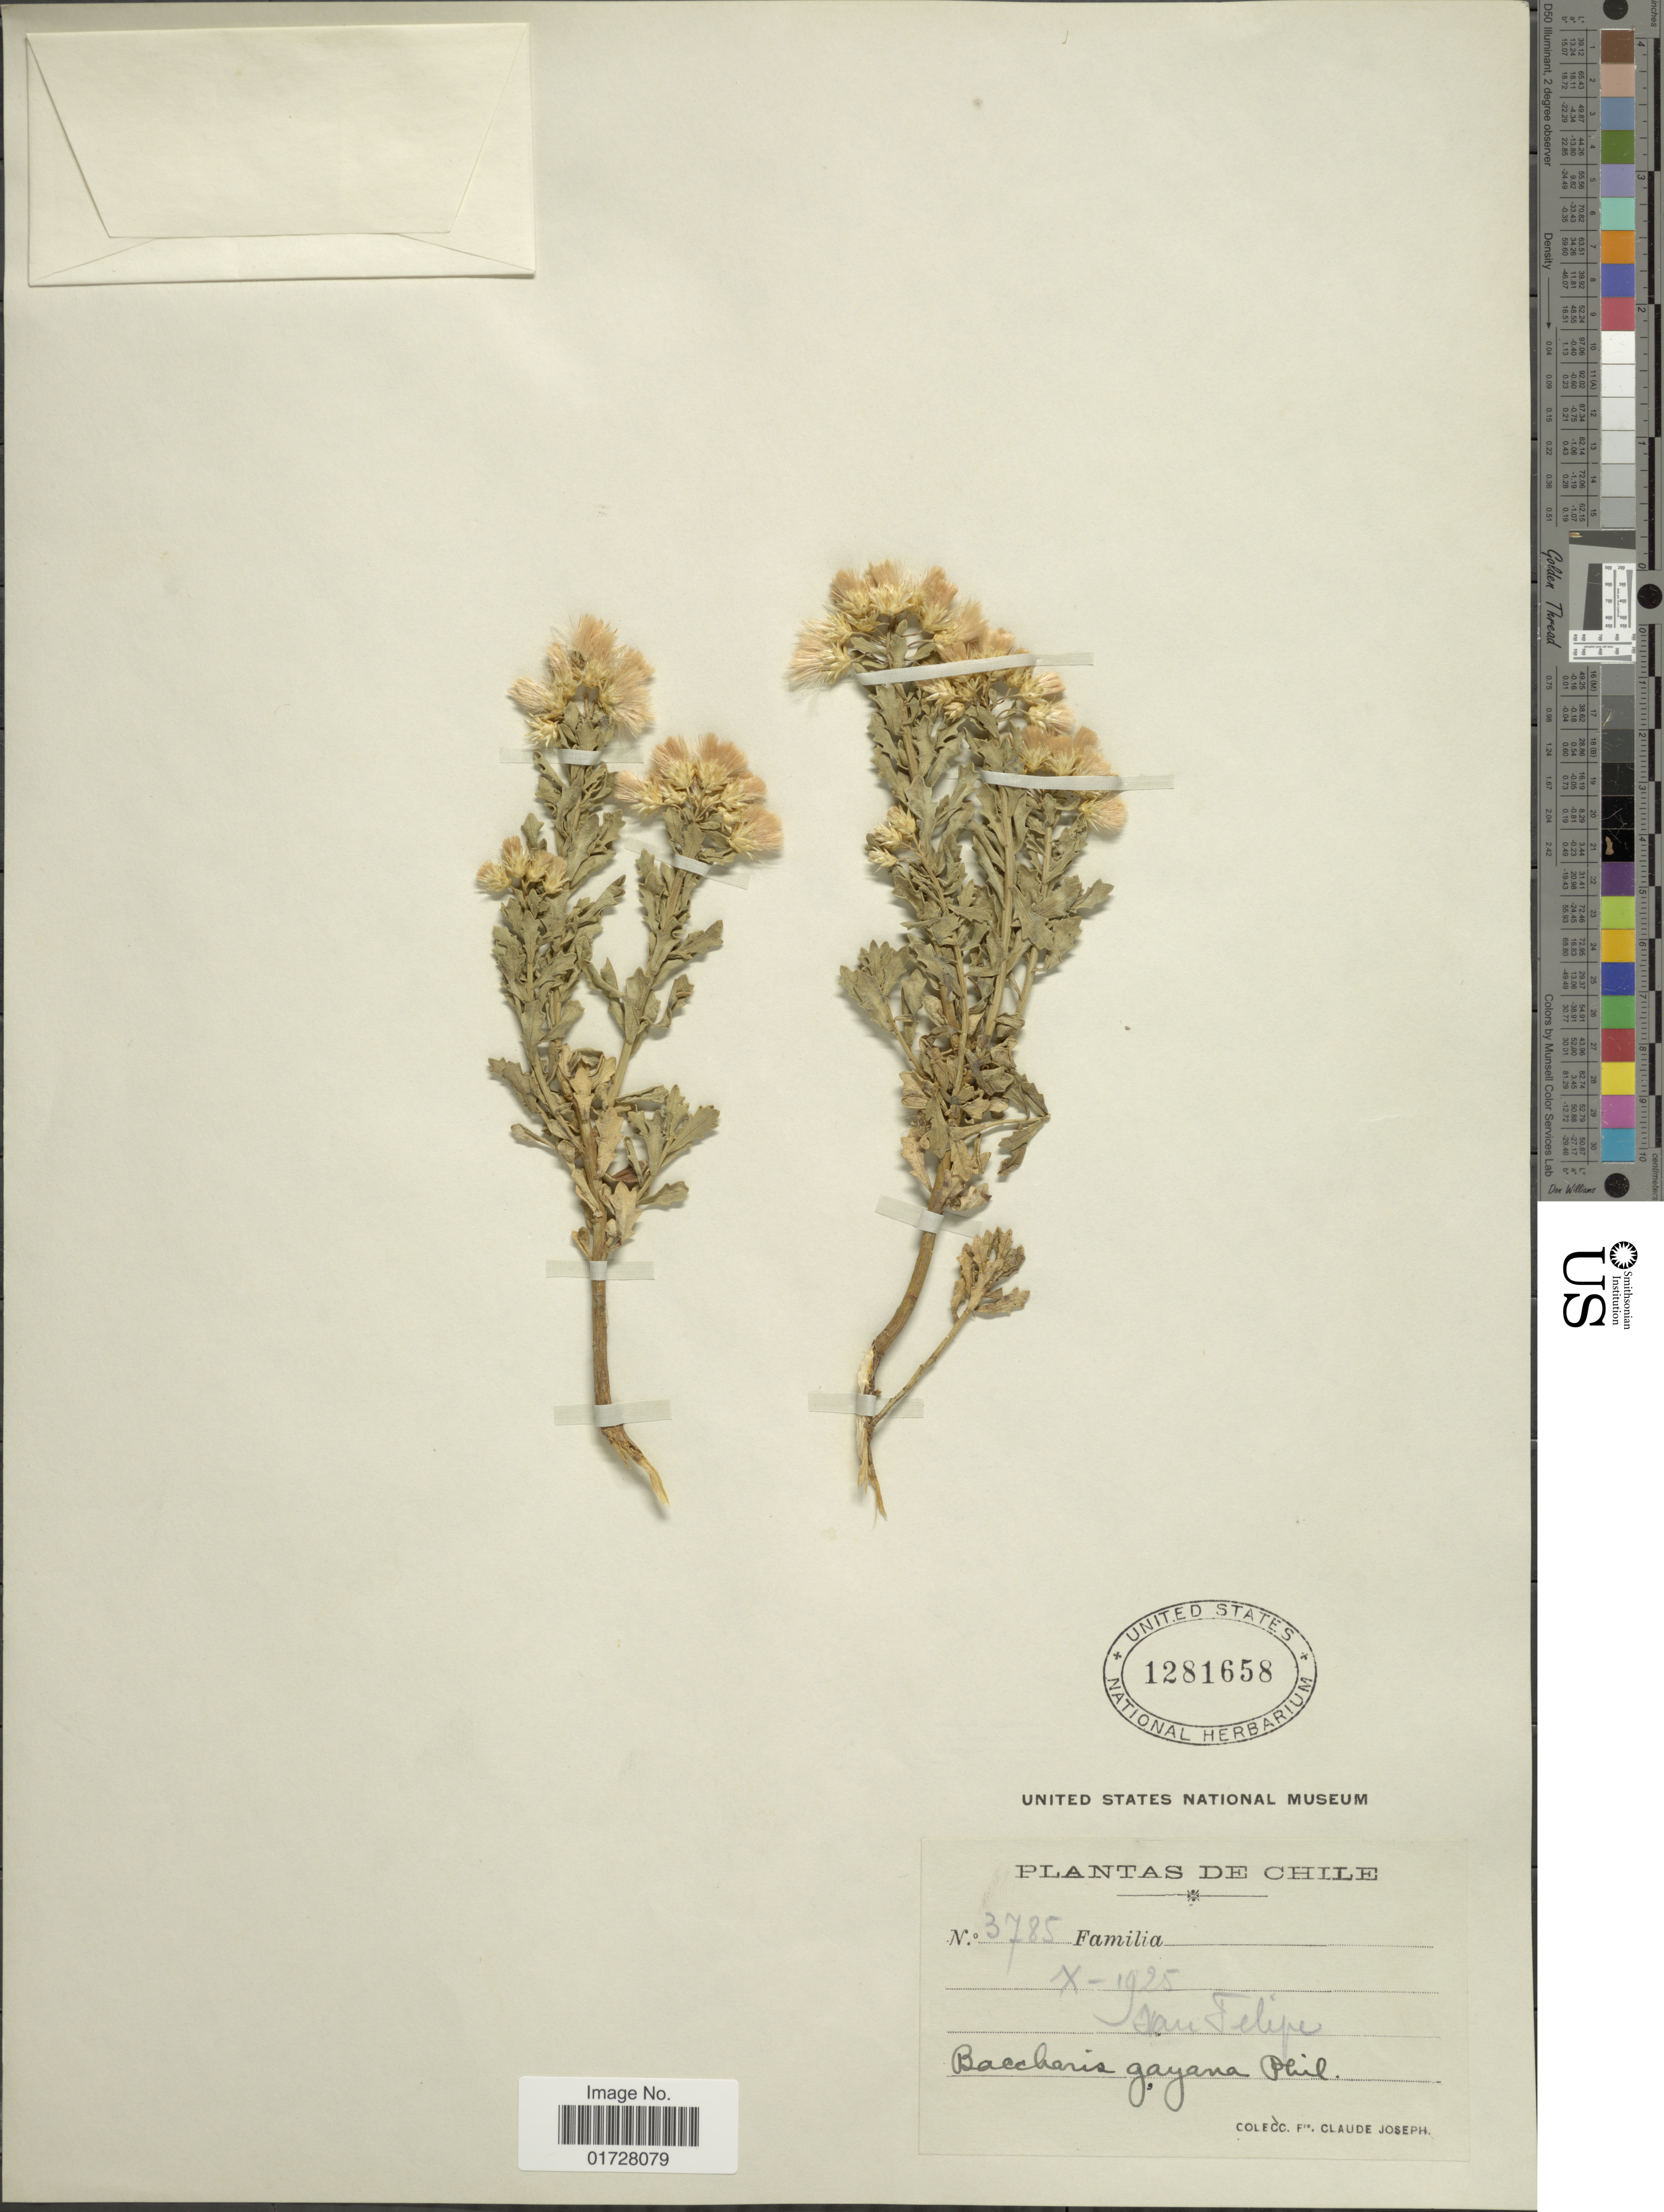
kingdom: Plantae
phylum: Tracheophyta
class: Magnoliopsida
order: Asterales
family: Asteraceae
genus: Baccharis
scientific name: Baccharis gayana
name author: Phil.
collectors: Bro. Claude-Joseph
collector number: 3785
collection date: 1925-10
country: Chile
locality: San Felipe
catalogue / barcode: US 1281658